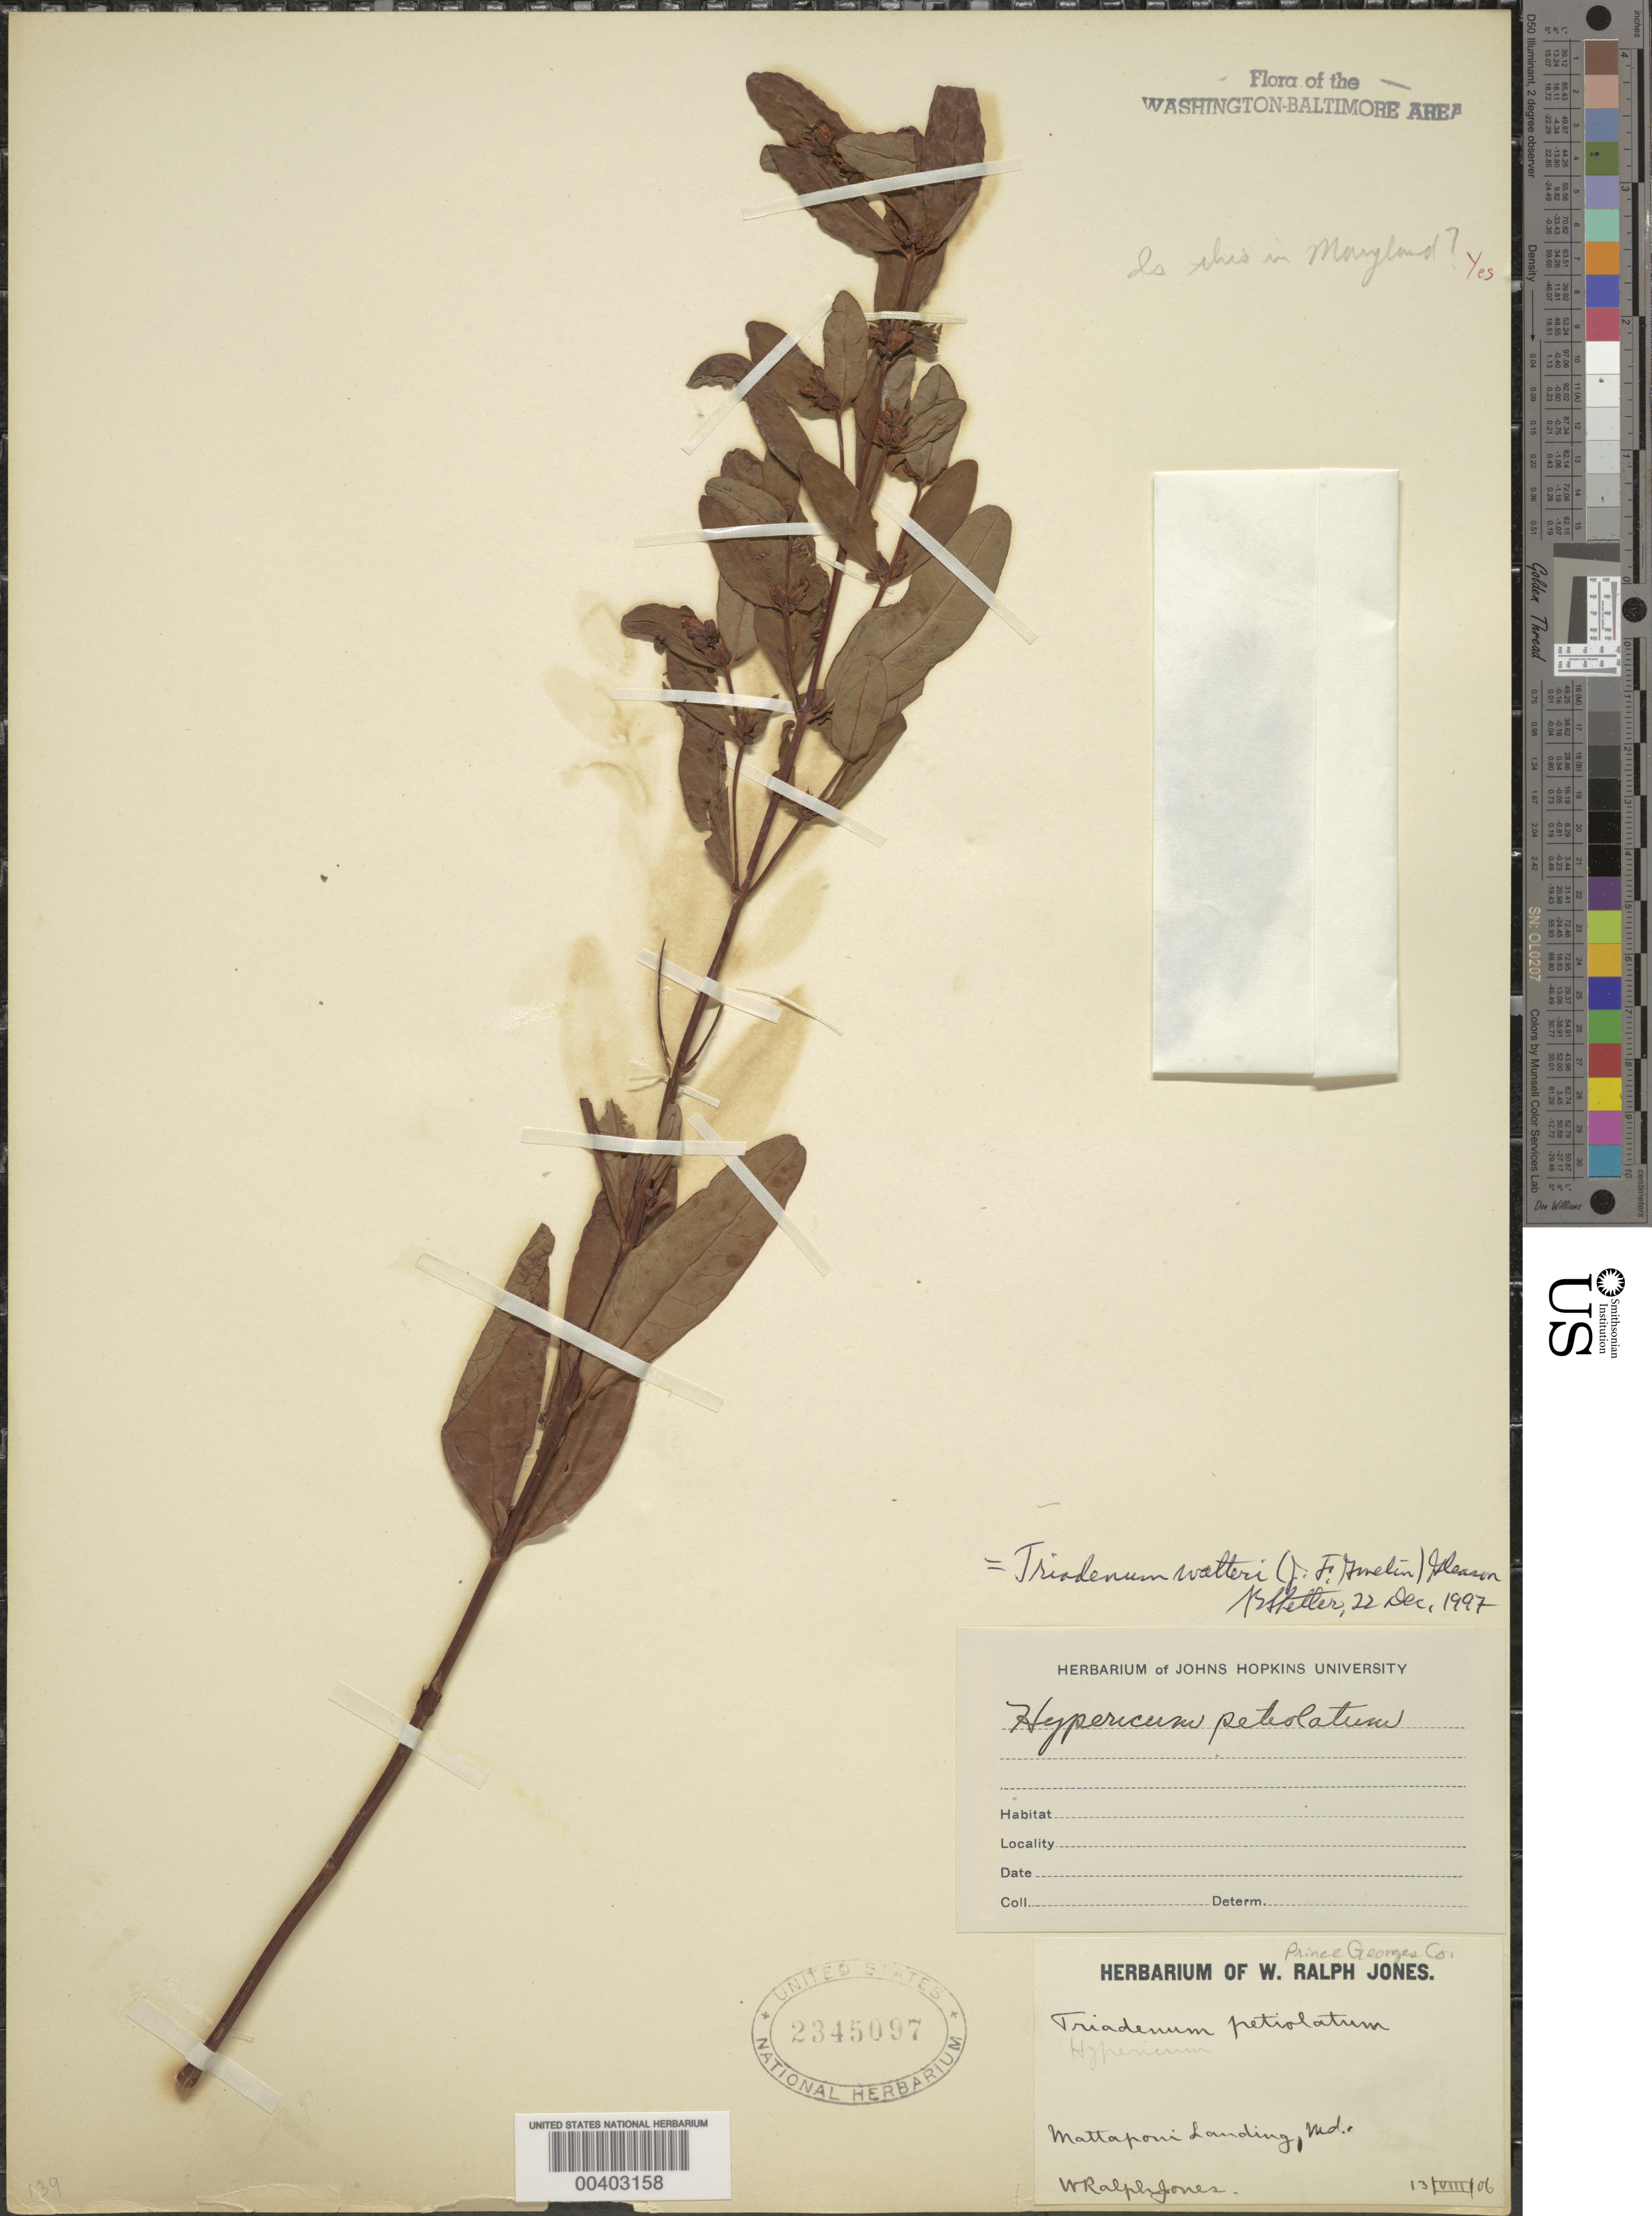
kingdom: Plantae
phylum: Tracheophyta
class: Magnoliopsida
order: Malpighiales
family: Hypericaceae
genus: Triadenum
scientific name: Triadenum walteri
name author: (J.F. Gmel.) Gleason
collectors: W. R. Jones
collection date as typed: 13 Aug 1906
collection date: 1906-08-13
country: United States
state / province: Maryland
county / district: Prince George's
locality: Mattaponi Landing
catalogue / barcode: US 2345097